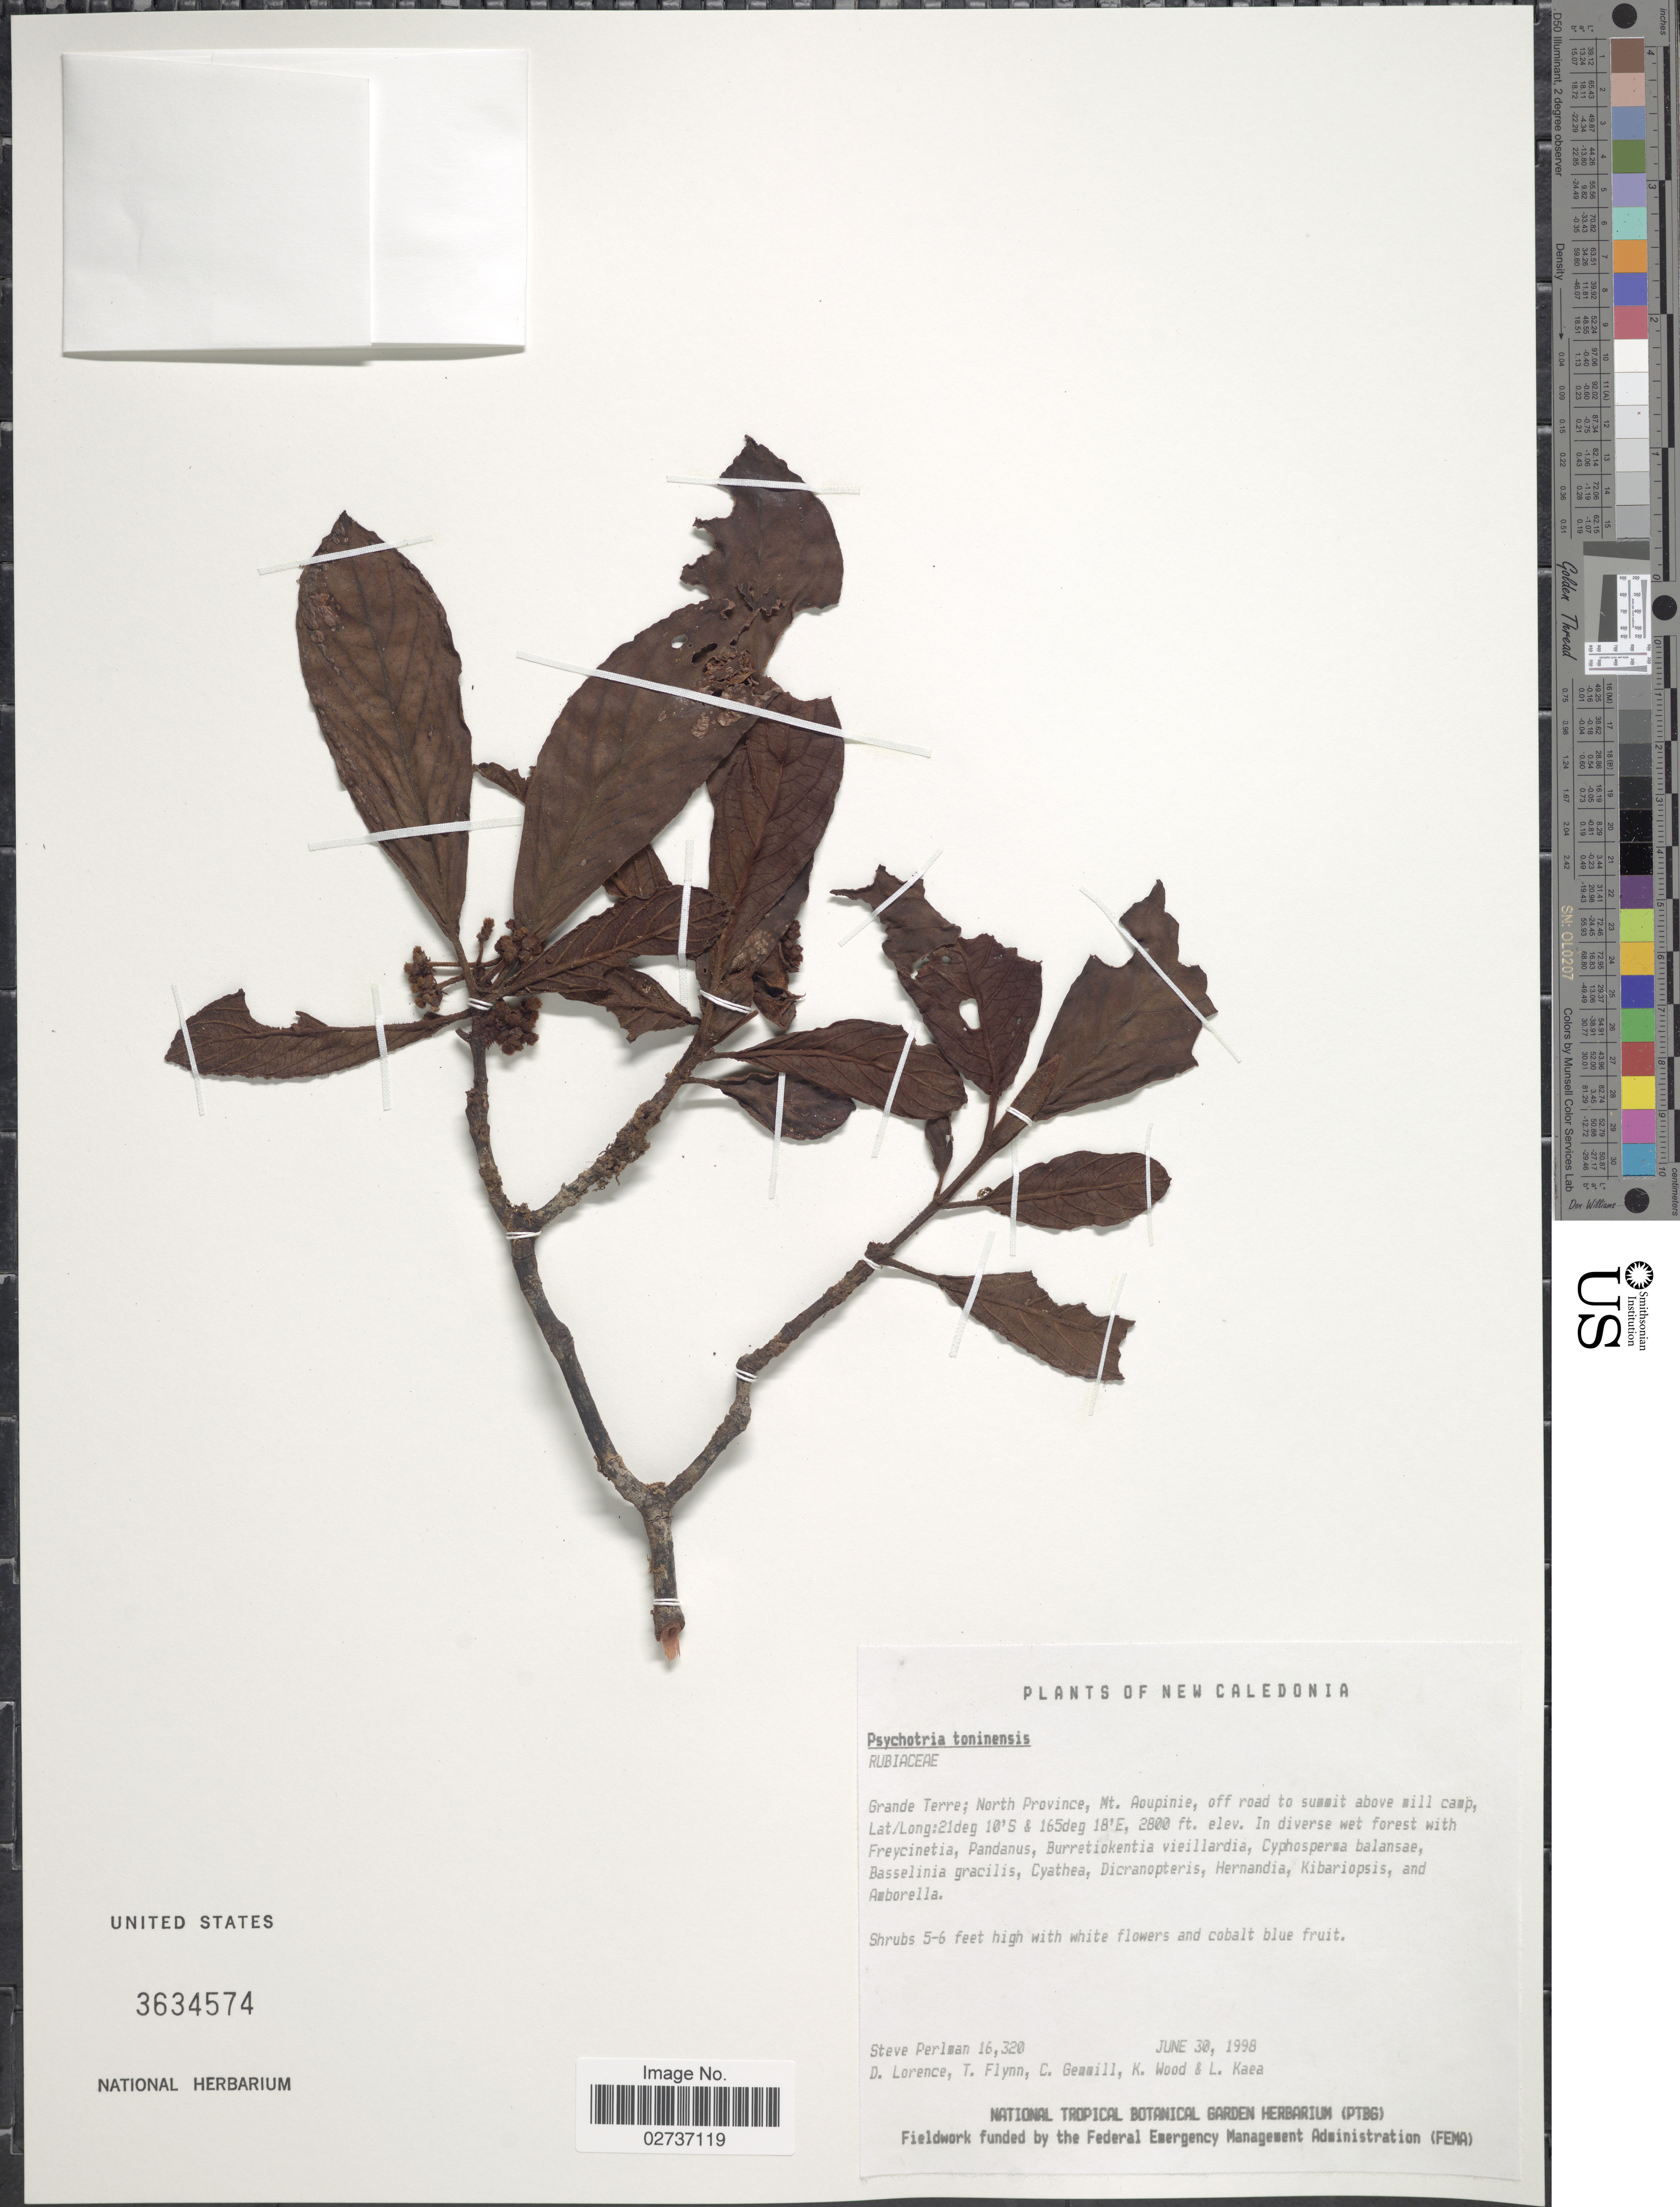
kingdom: Plantae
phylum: Tracheophyta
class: Magnoliopsida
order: Gentianales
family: Rubiaceae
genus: Psychotria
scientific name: Psychotria toninensis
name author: S. Moore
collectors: S. P. Perlman, D. Lorence, T. Flynn, C. Gemmill & et al.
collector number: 16320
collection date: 1998-06-30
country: New Caledonia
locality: Grande Terre; North Province, Mt. Aoupinie, off road to summit above mill camp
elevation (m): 853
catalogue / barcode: US 3634574